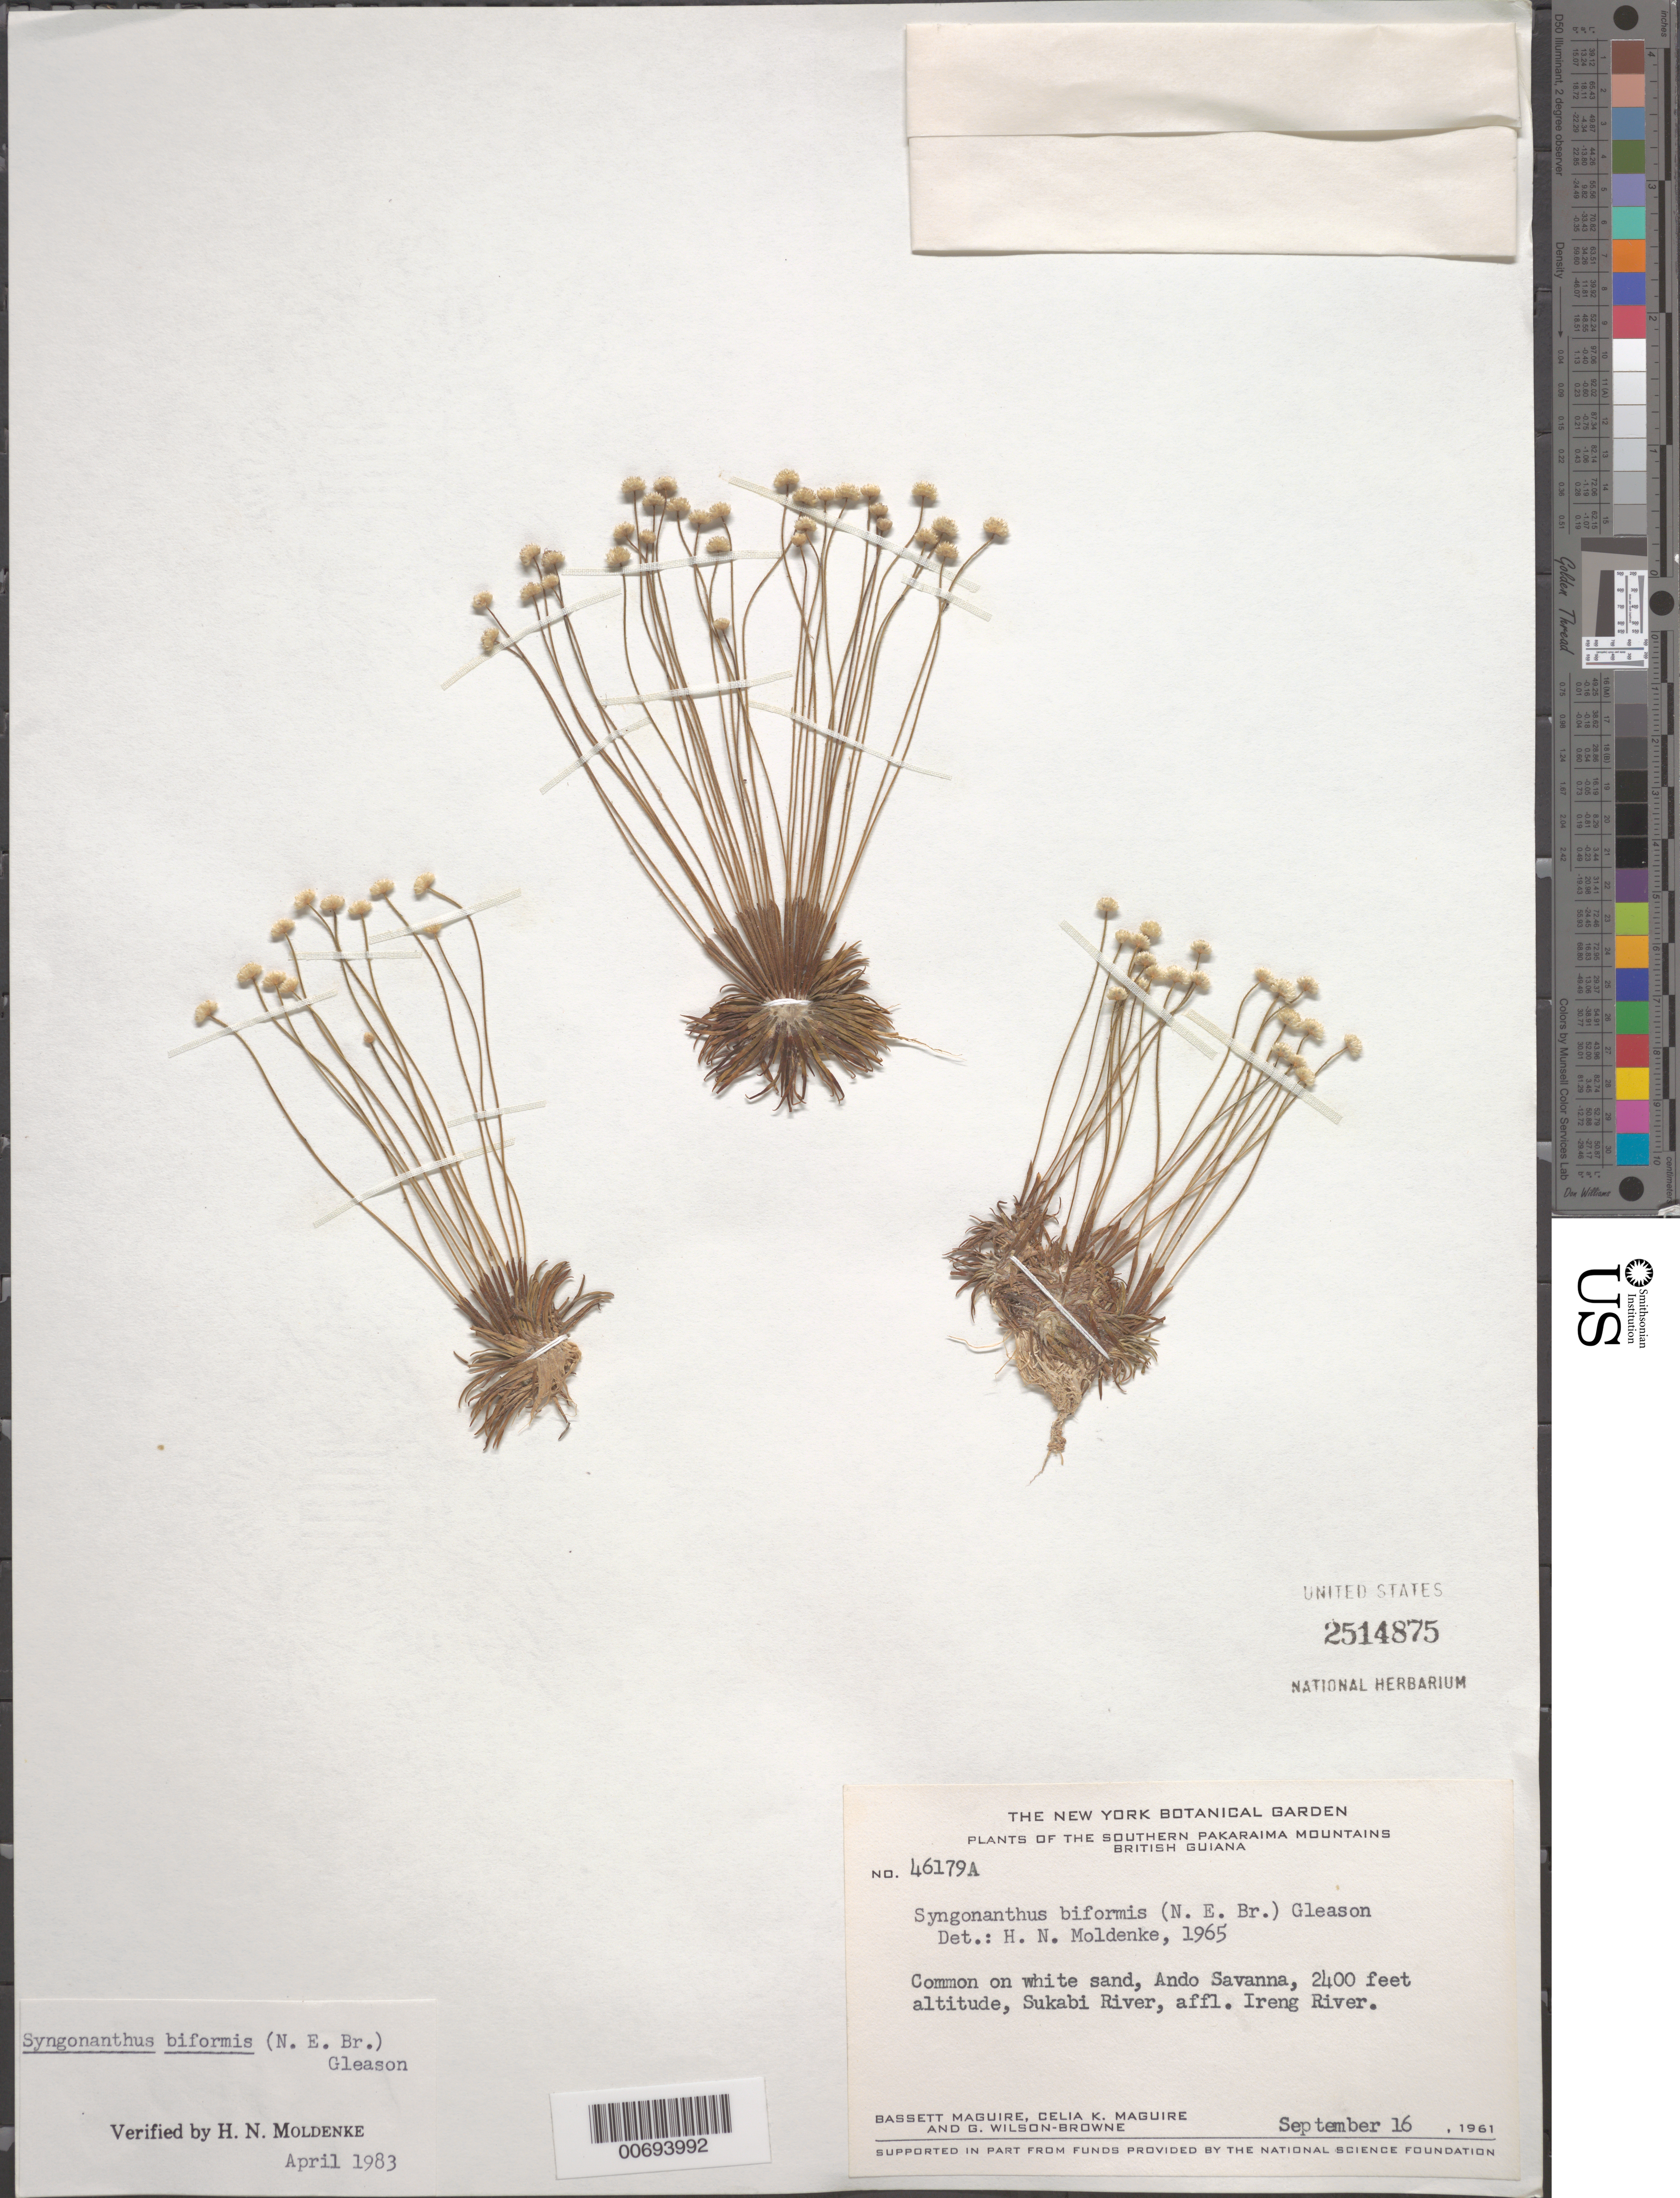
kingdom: Plantae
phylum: Tracheophyta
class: Liliopsida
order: Poales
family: Eriocaulaceae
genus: Syngonanthus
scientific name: Syngonanthus biformis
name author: (N.E. Br.) Gleason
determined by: Moldenke, H. N.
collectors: B. Maguire, C. K. Maguire & G. Wilson-Browne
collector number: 46179 A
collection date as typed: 16-Sep-61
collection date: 1961-09-16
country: Guyana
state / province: Potaro-Siparuni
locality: Pakaraima Mts., Ando Savanna, Sukabi River, affl. Ireng River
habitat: White sand, Ando savanna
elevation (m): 732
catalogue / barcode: US 2514875